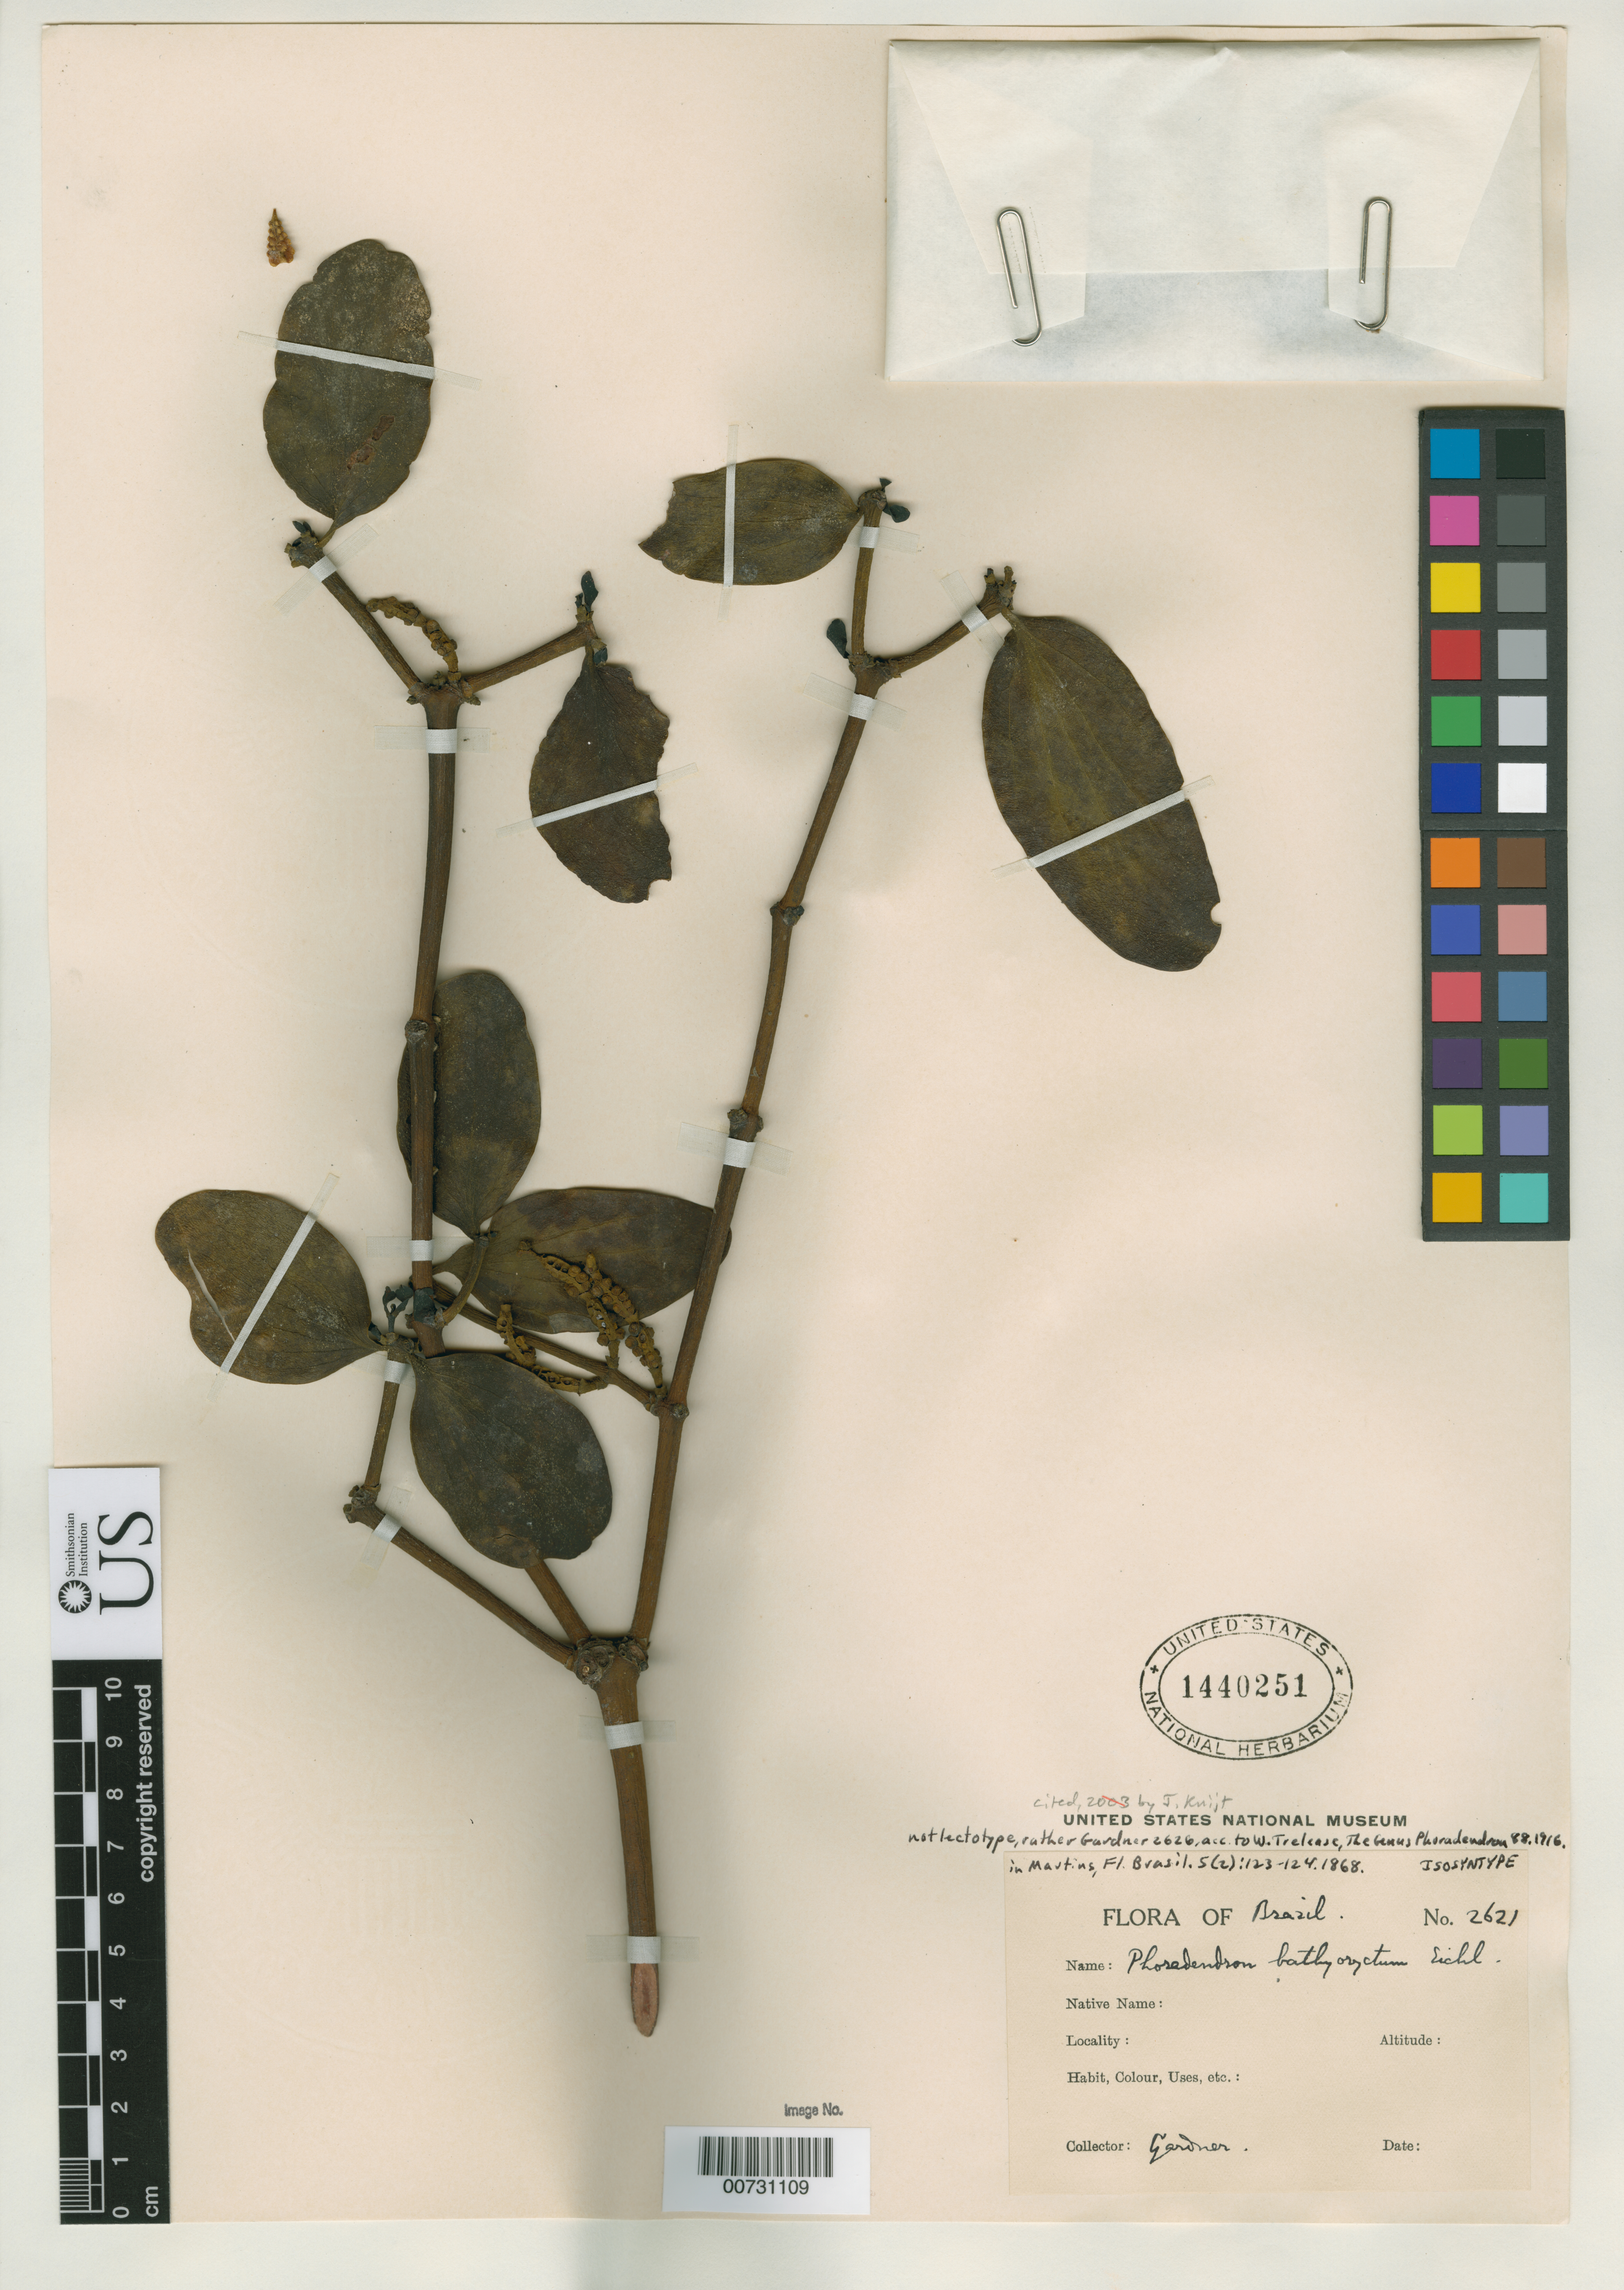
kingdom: Plantae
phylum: Tracheophyta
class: Magnoliopsida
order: Santalales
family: Viscaceae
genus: Phoradendron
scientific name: Phoradendron bathyoryctorum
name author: Eichler in Mart.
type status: Isosyntype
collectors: G. Gardner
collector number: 2621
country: Brazil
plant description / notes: Cited 2003 by Kuijt, Syst. Bot. Monogr. 66; Lectotype is Gardner 2626 (Trelease 1916, Phoradendron: 88).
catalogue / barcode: US 1440251